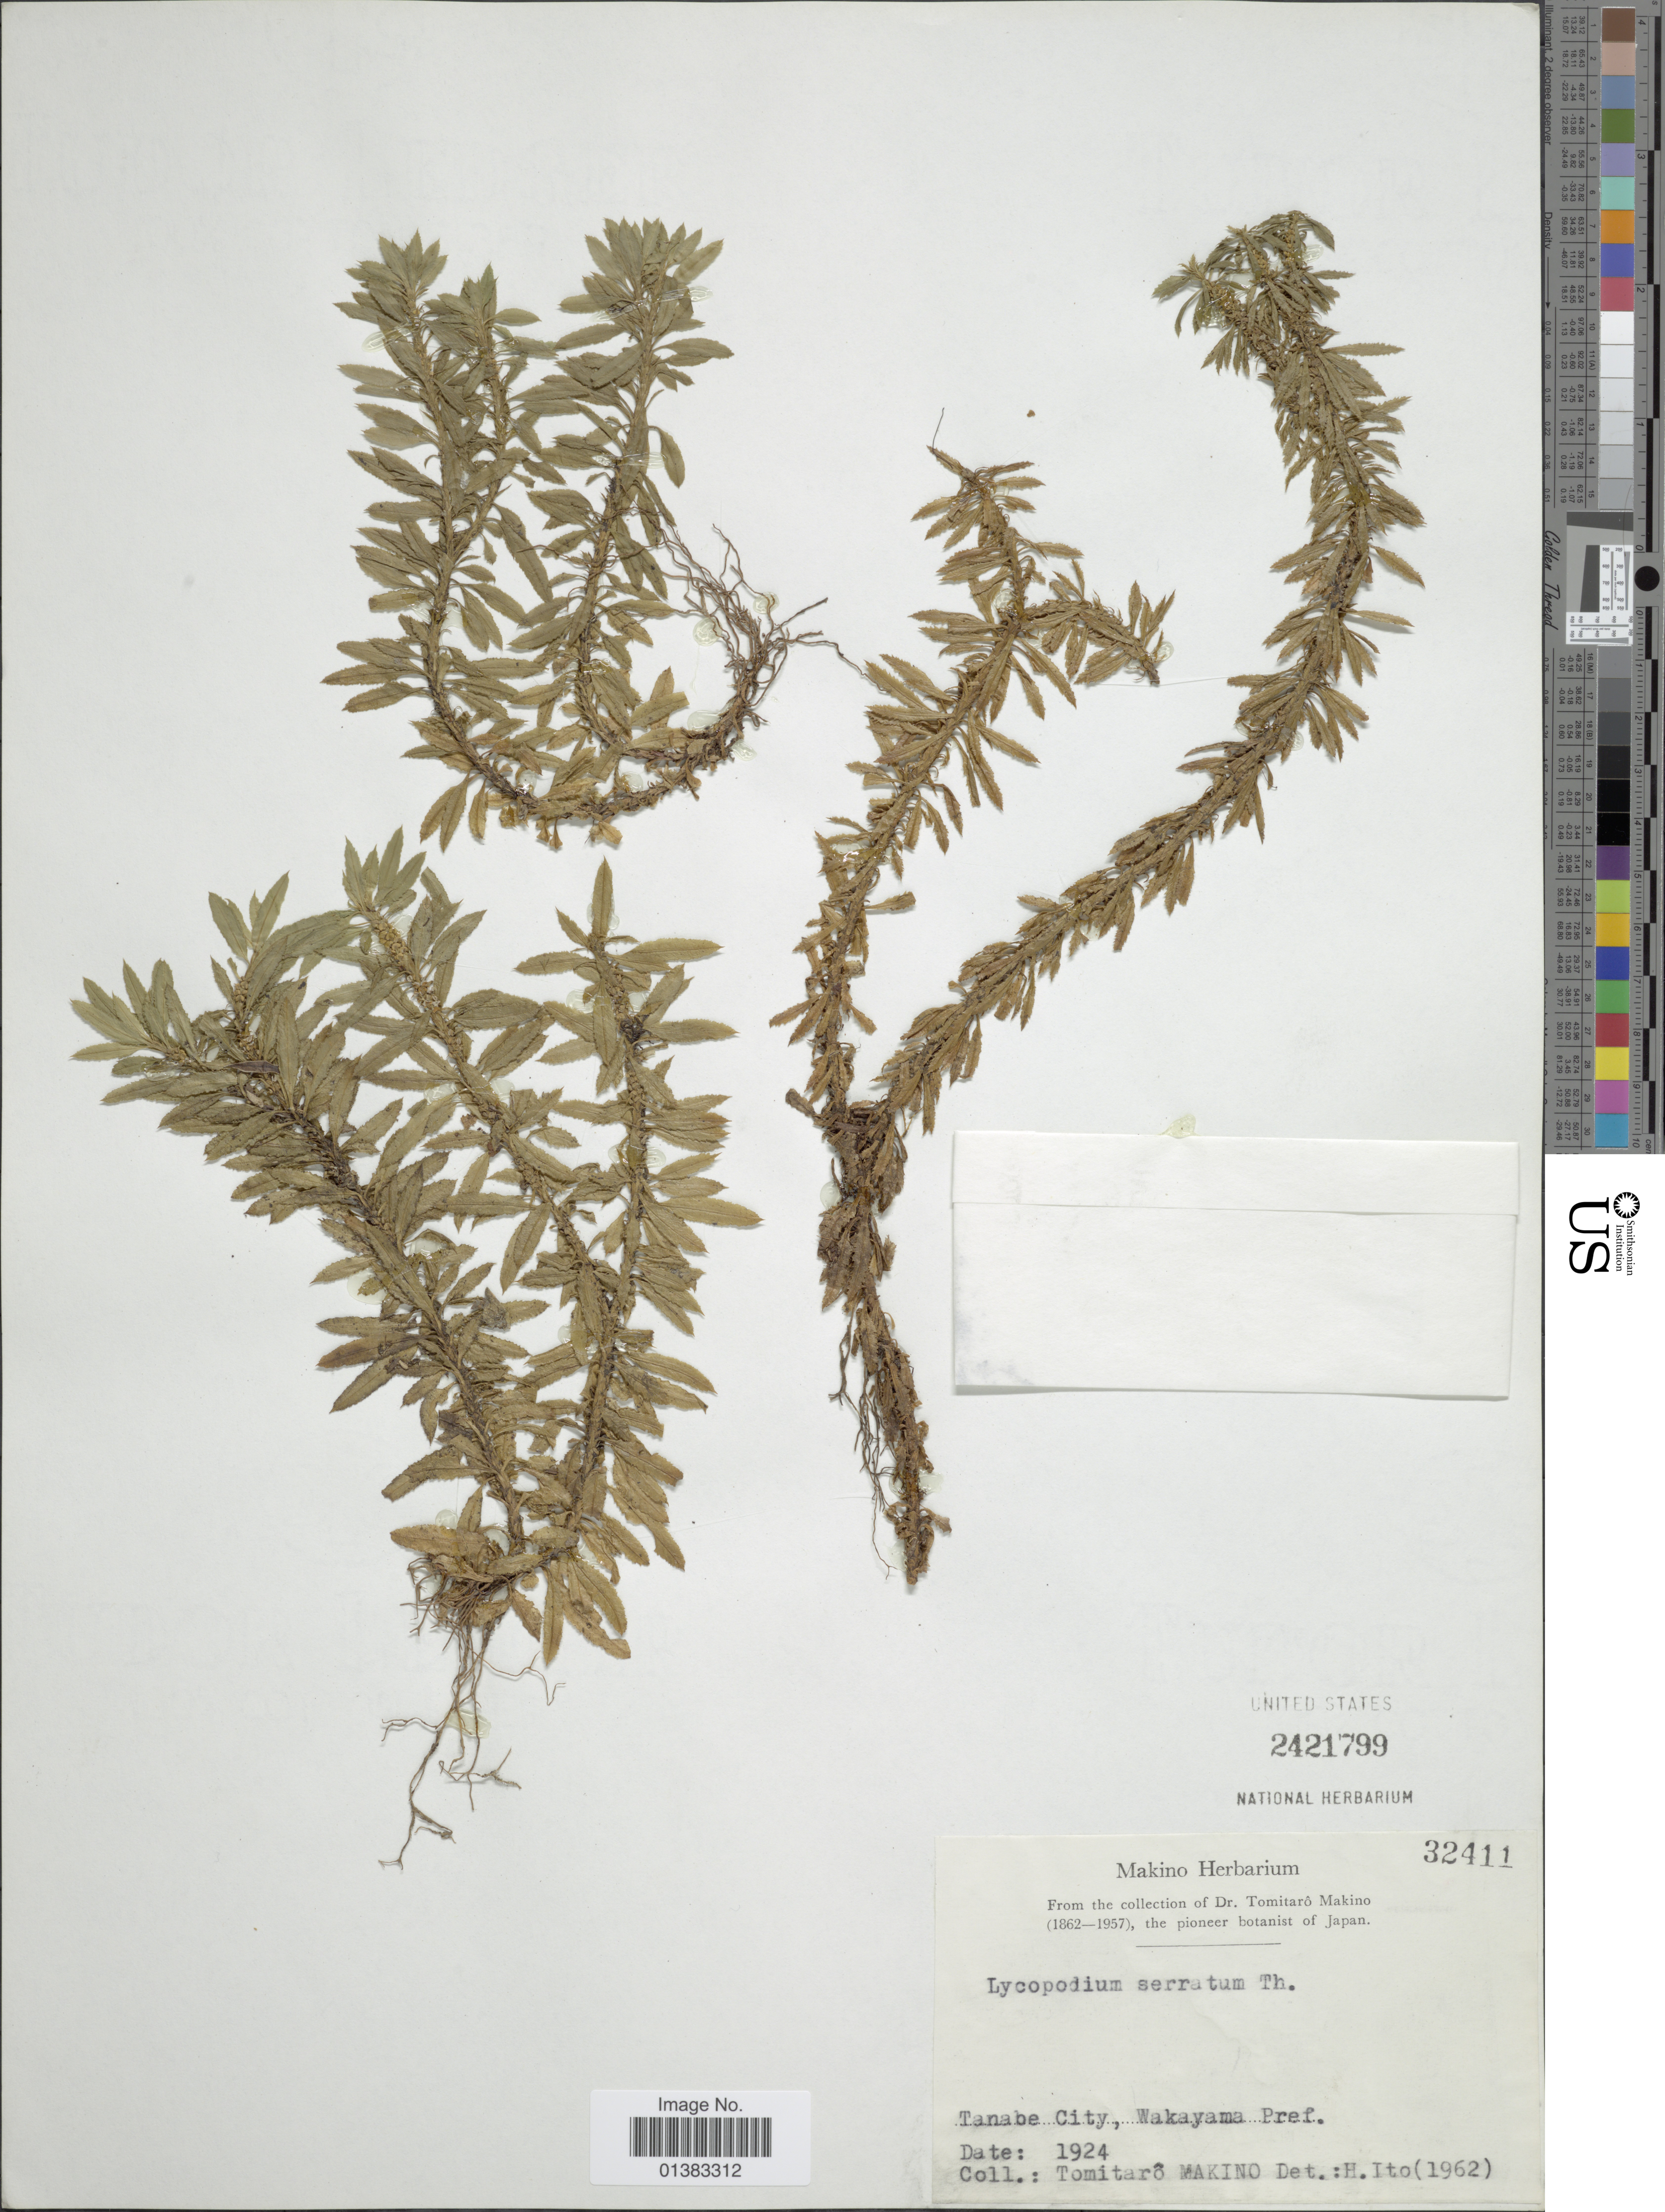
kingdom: Plantae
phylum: Tracheophyta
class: Lycopodiopsida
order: Lycopodiales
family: Lycopodiaceae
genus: Huperzia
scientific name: Huperzia serrata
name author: (Thunb.) Trevis.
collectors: T. Makino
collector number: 32411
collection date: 1924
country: Japan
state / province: Wakayama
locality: Tanabe City, Wakayama Pref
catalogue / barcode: US 2421799